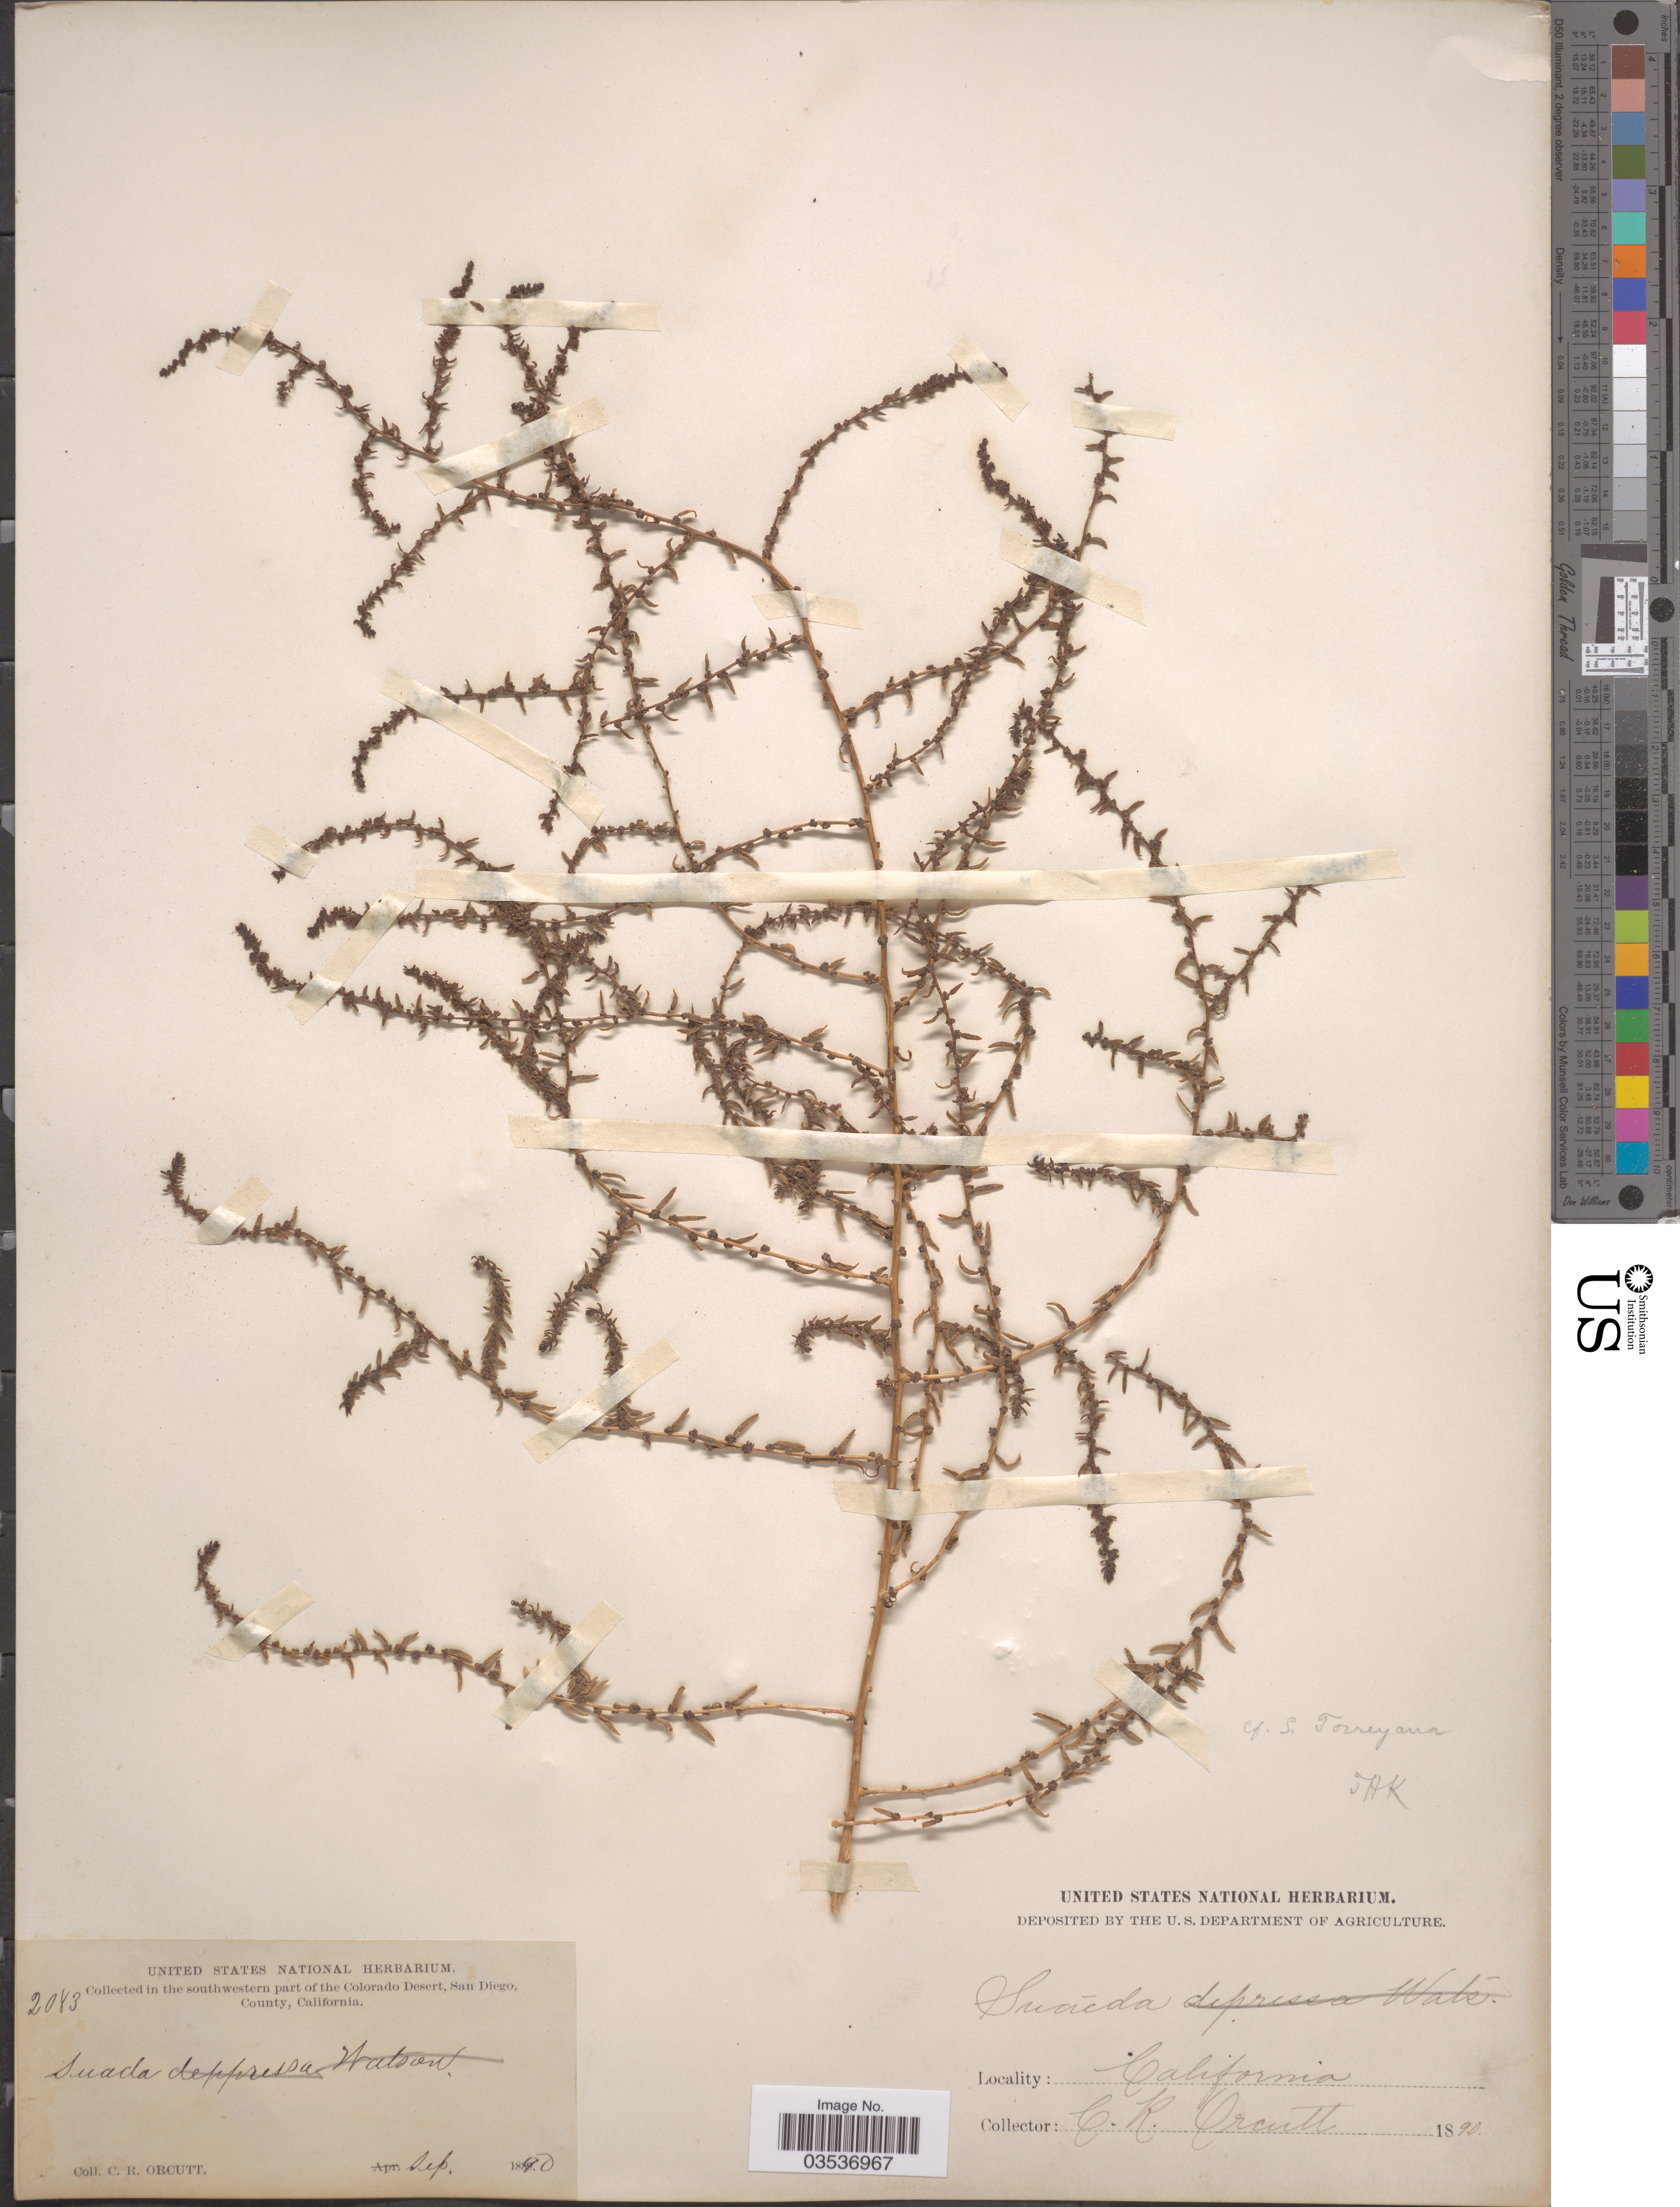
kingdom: Plantae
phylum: Tracheophyta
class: Magnoliopsida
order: Caryophyllales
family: Amaranthaceae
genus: Suaeda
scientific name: Suaeda nigra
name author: (Raf.) J.F. Macbr.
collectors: C. R. Orcutt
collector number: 2083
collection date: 1890-09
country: United States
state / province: California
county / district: San Diego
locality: In the southwestern part of the Colorado Desert, San Diego, County.